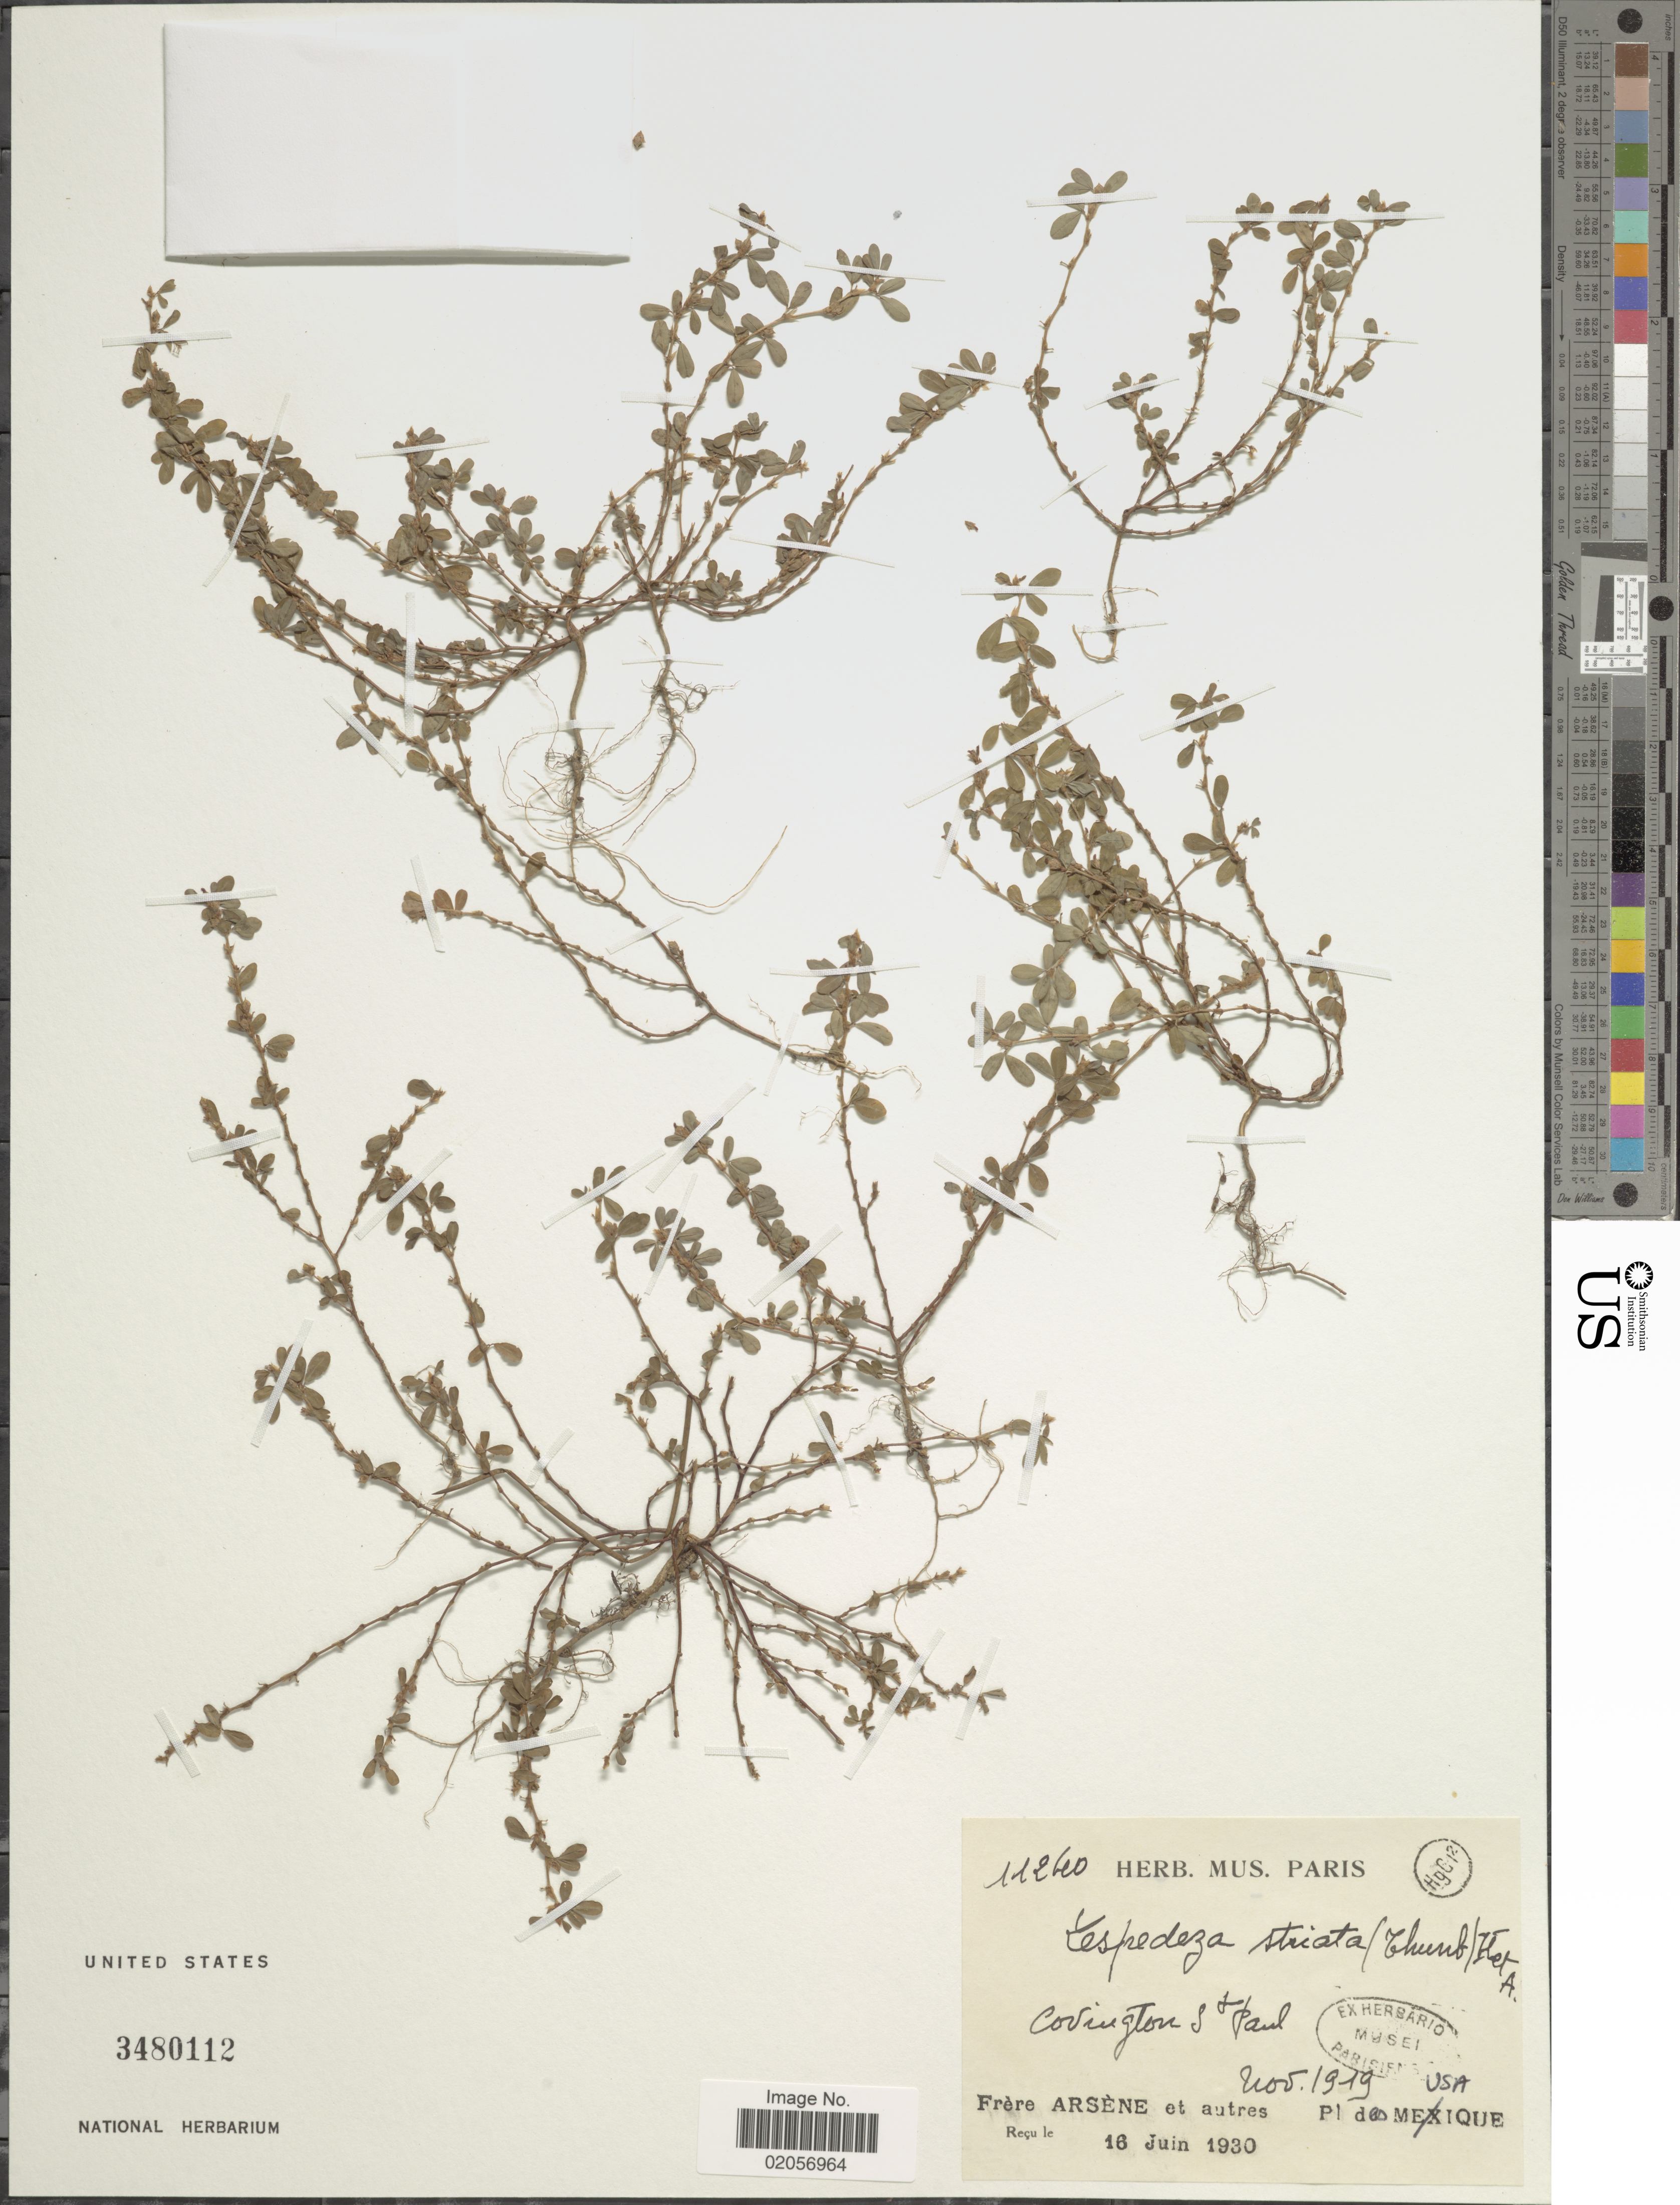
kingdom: Plantae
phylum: Tracheophyta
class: Magnoliopsida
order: Fabales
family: Fabaceae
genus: Kummerowia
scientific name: Kummerowia striata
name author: (Thunb.) Schindl.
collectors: Bro. G. Arsène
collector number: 11240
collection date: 1919-11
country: United States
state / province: Minnesota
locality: Connington: St. Paul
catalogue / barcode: US 3480112